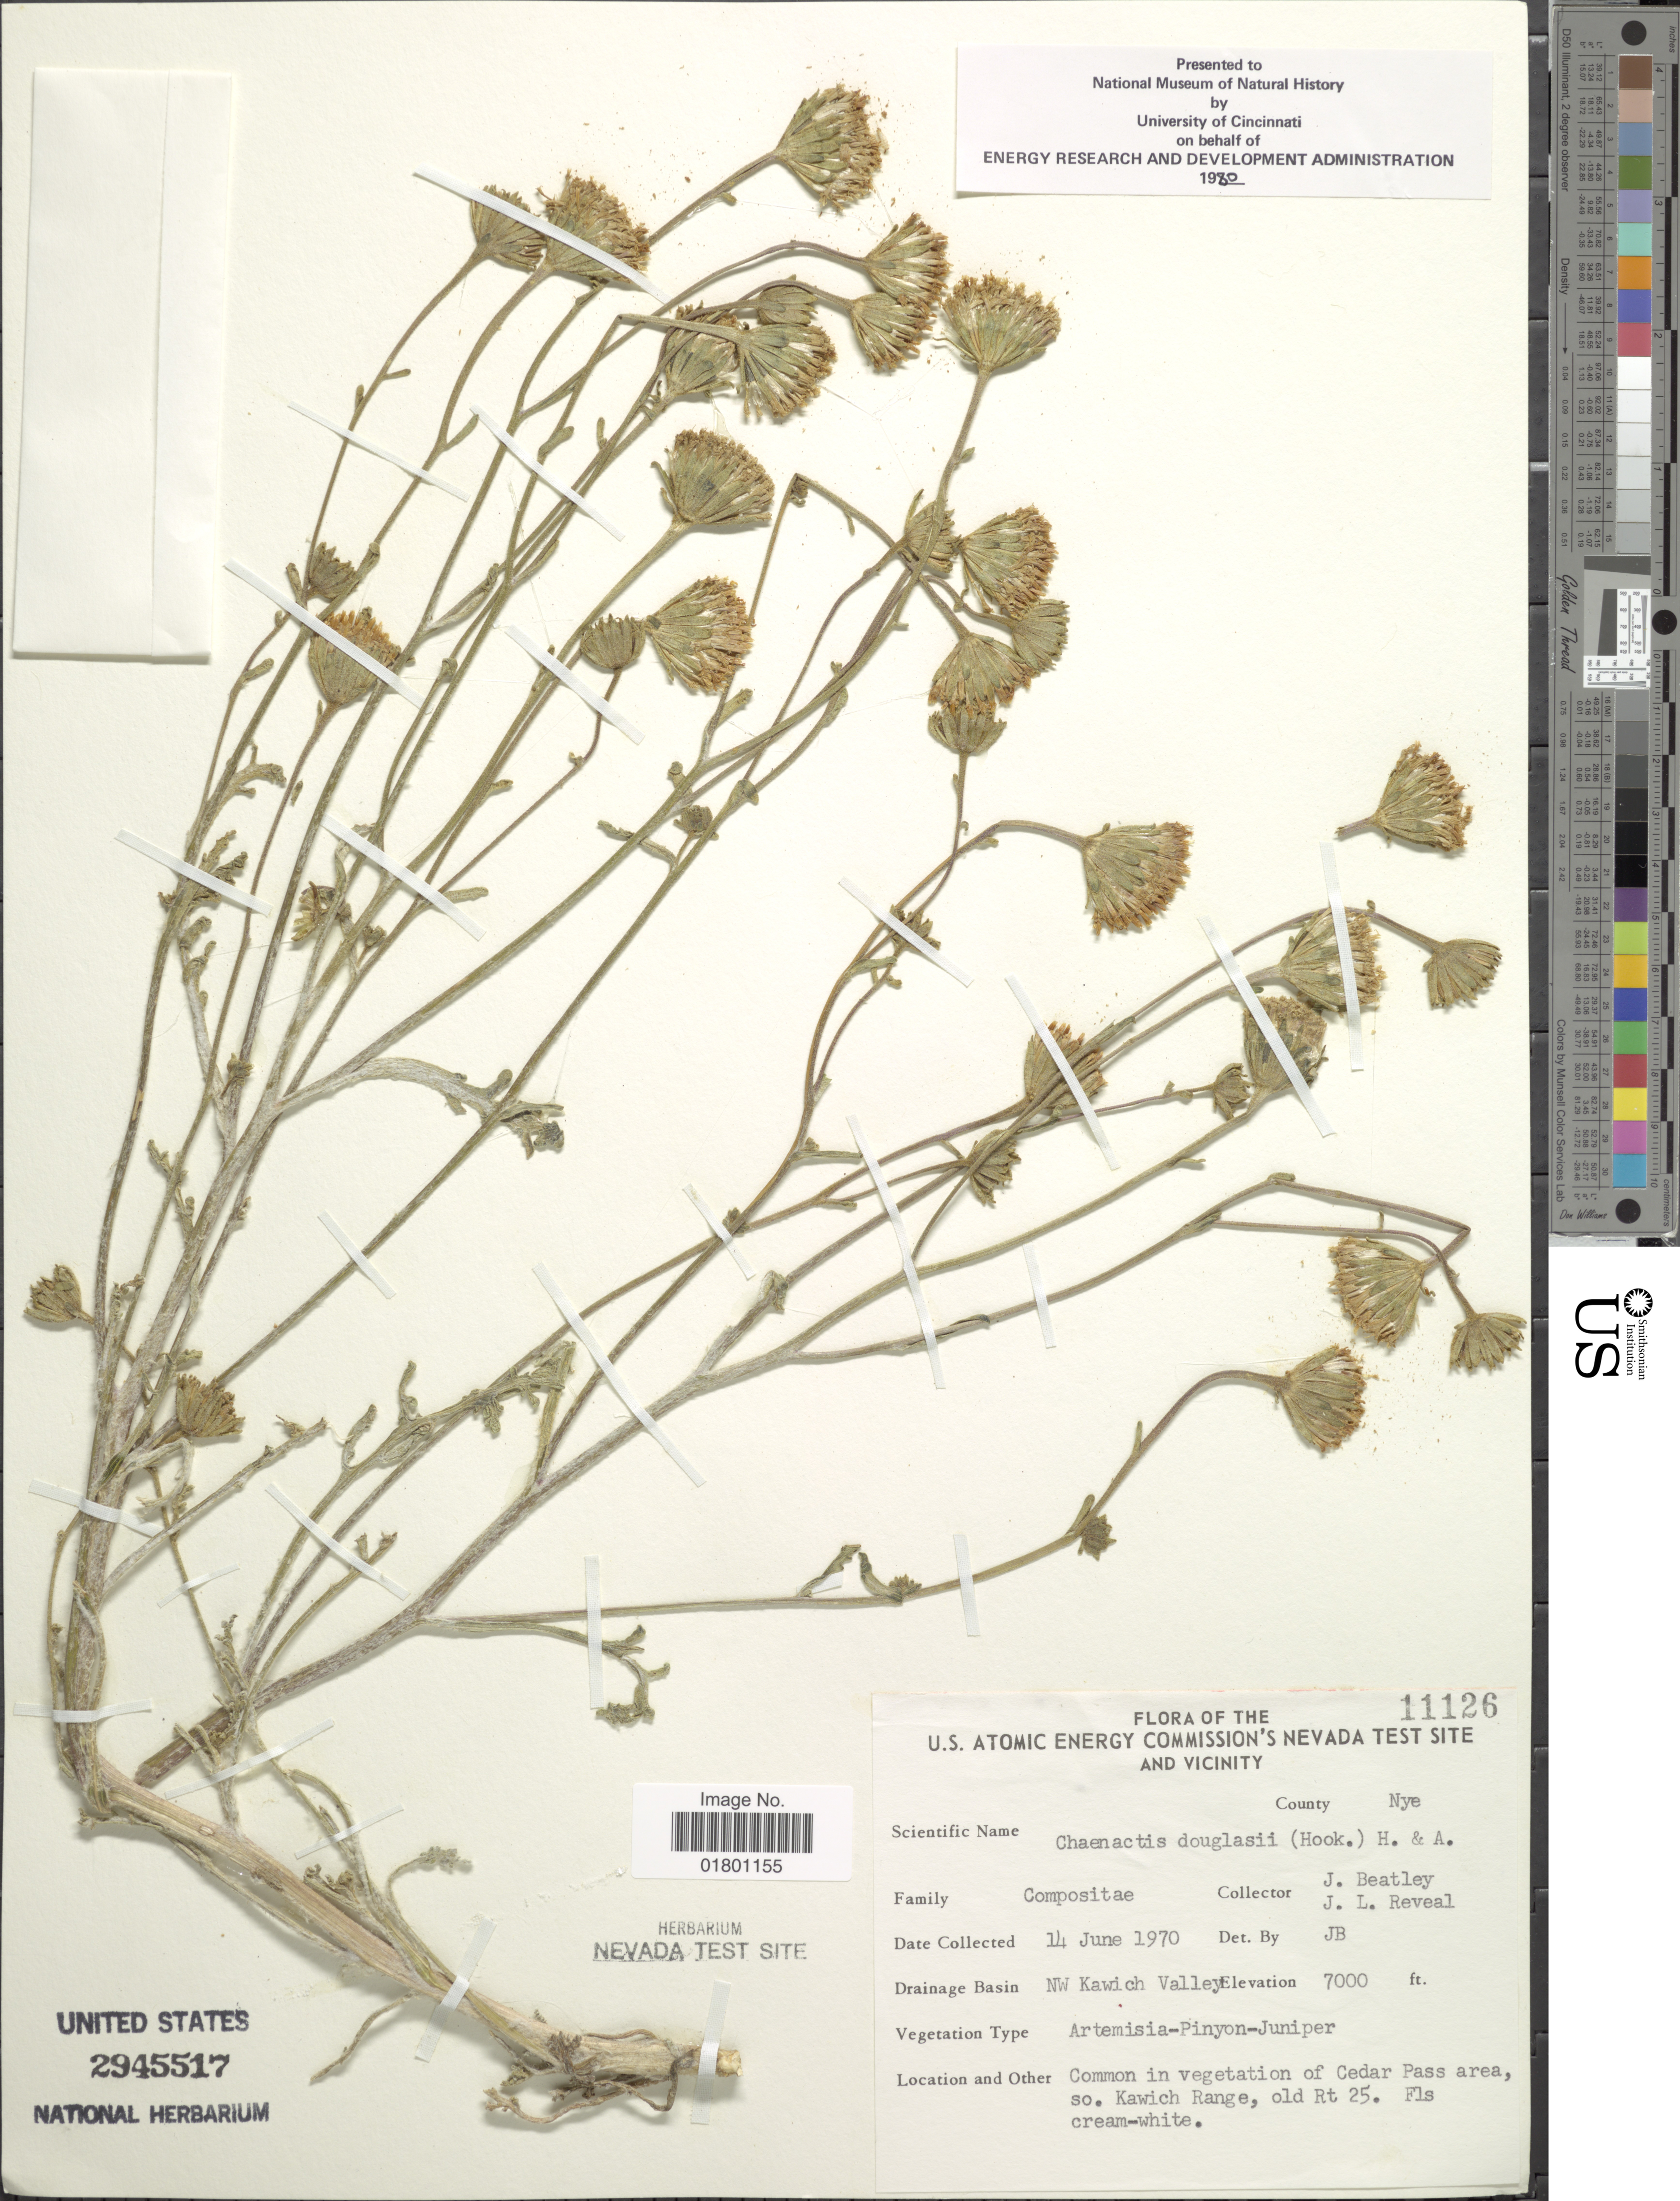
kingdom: Plantae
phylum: Tracheophyta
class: Magnoliopsida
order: Asterales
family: Asteraceae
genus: Chaenactis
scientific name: Chaenactis douglasii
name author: Hook. & Arn.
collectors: J. C. Beatley & J. L. Reveal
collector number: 11126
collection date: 1970-06-14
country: United States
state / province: Nevada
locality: U.S. Atomic Energy Commission's Nevada Test Site and Vicinity, County Nye, NW Kawich Valley, Common in vegetation of Cedar Pass area, so. Kawich Range, old Rt 25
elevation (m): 2134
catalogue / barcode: US 2945517